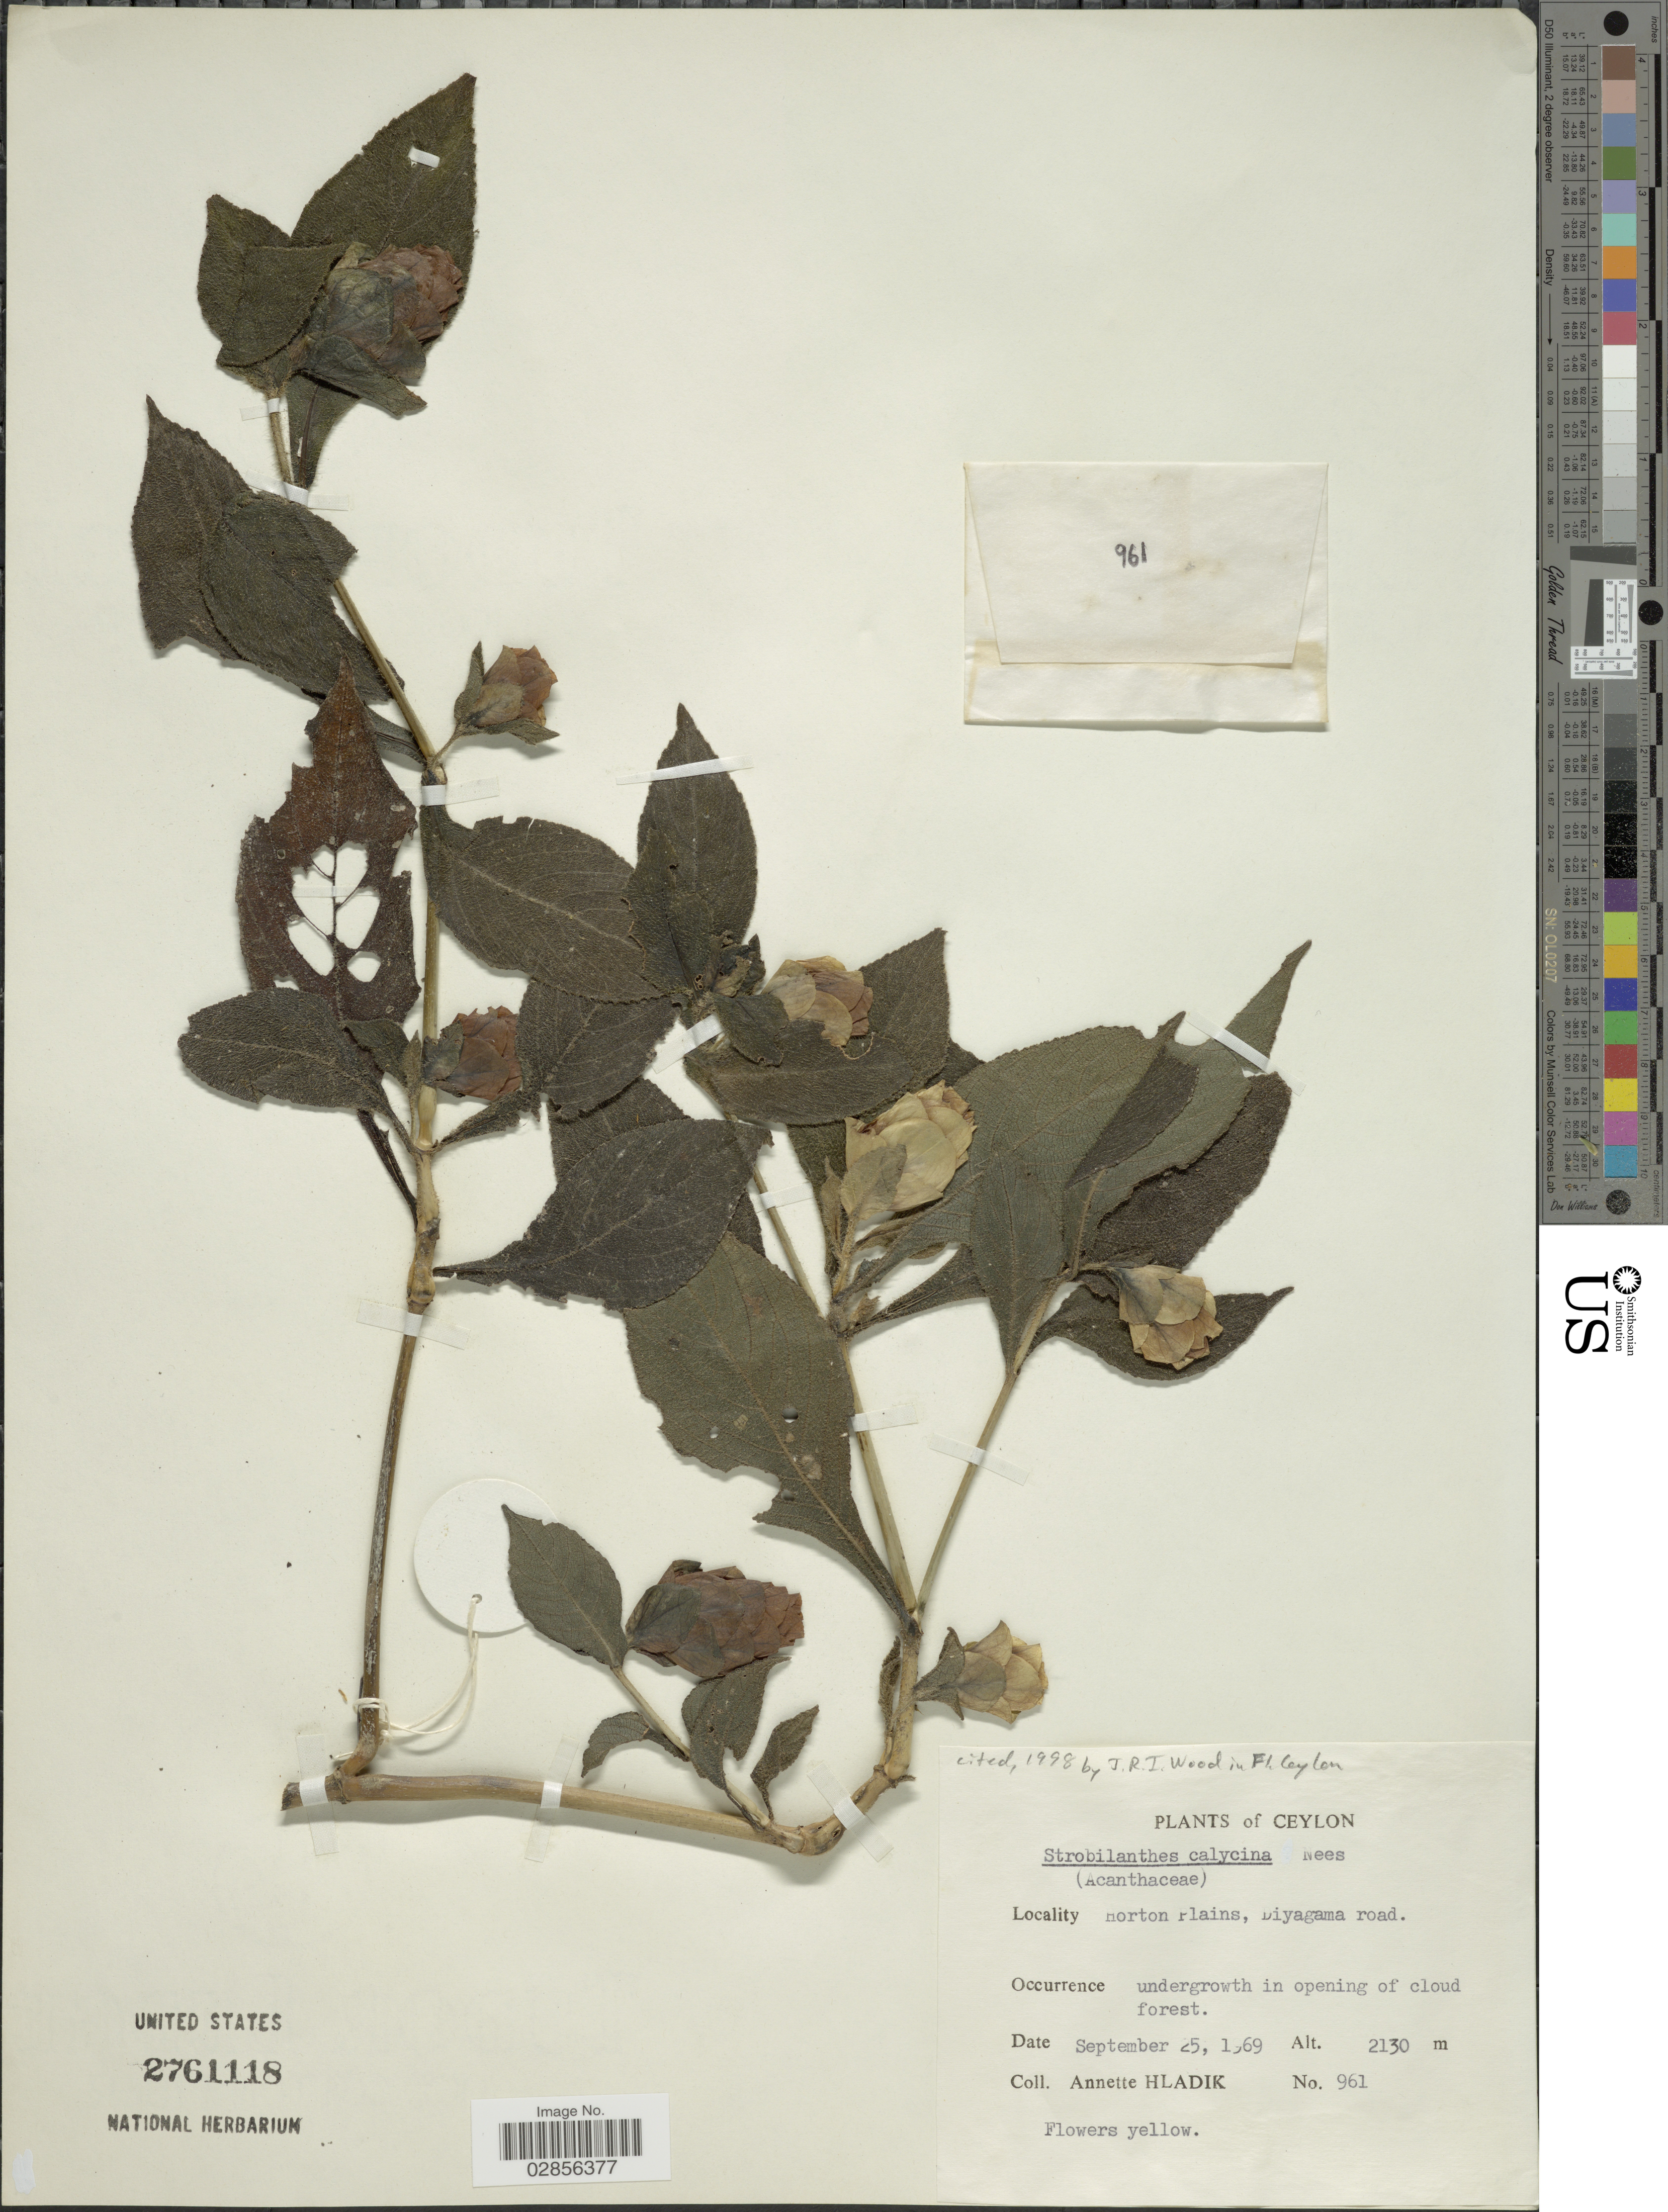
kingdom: Plantae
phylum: Tracheophyta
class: Magnoliopsida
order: Lamiales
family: Acanthaceae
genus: Strobilanthes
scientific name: Strobilanthes calycina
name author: Nees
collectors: A. Hladik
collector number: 961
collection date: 1969-09-25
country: Sri Lanka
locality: Ceylon. Horton Plains, Diyagama road.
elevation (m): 2130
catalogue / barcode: US 2761118